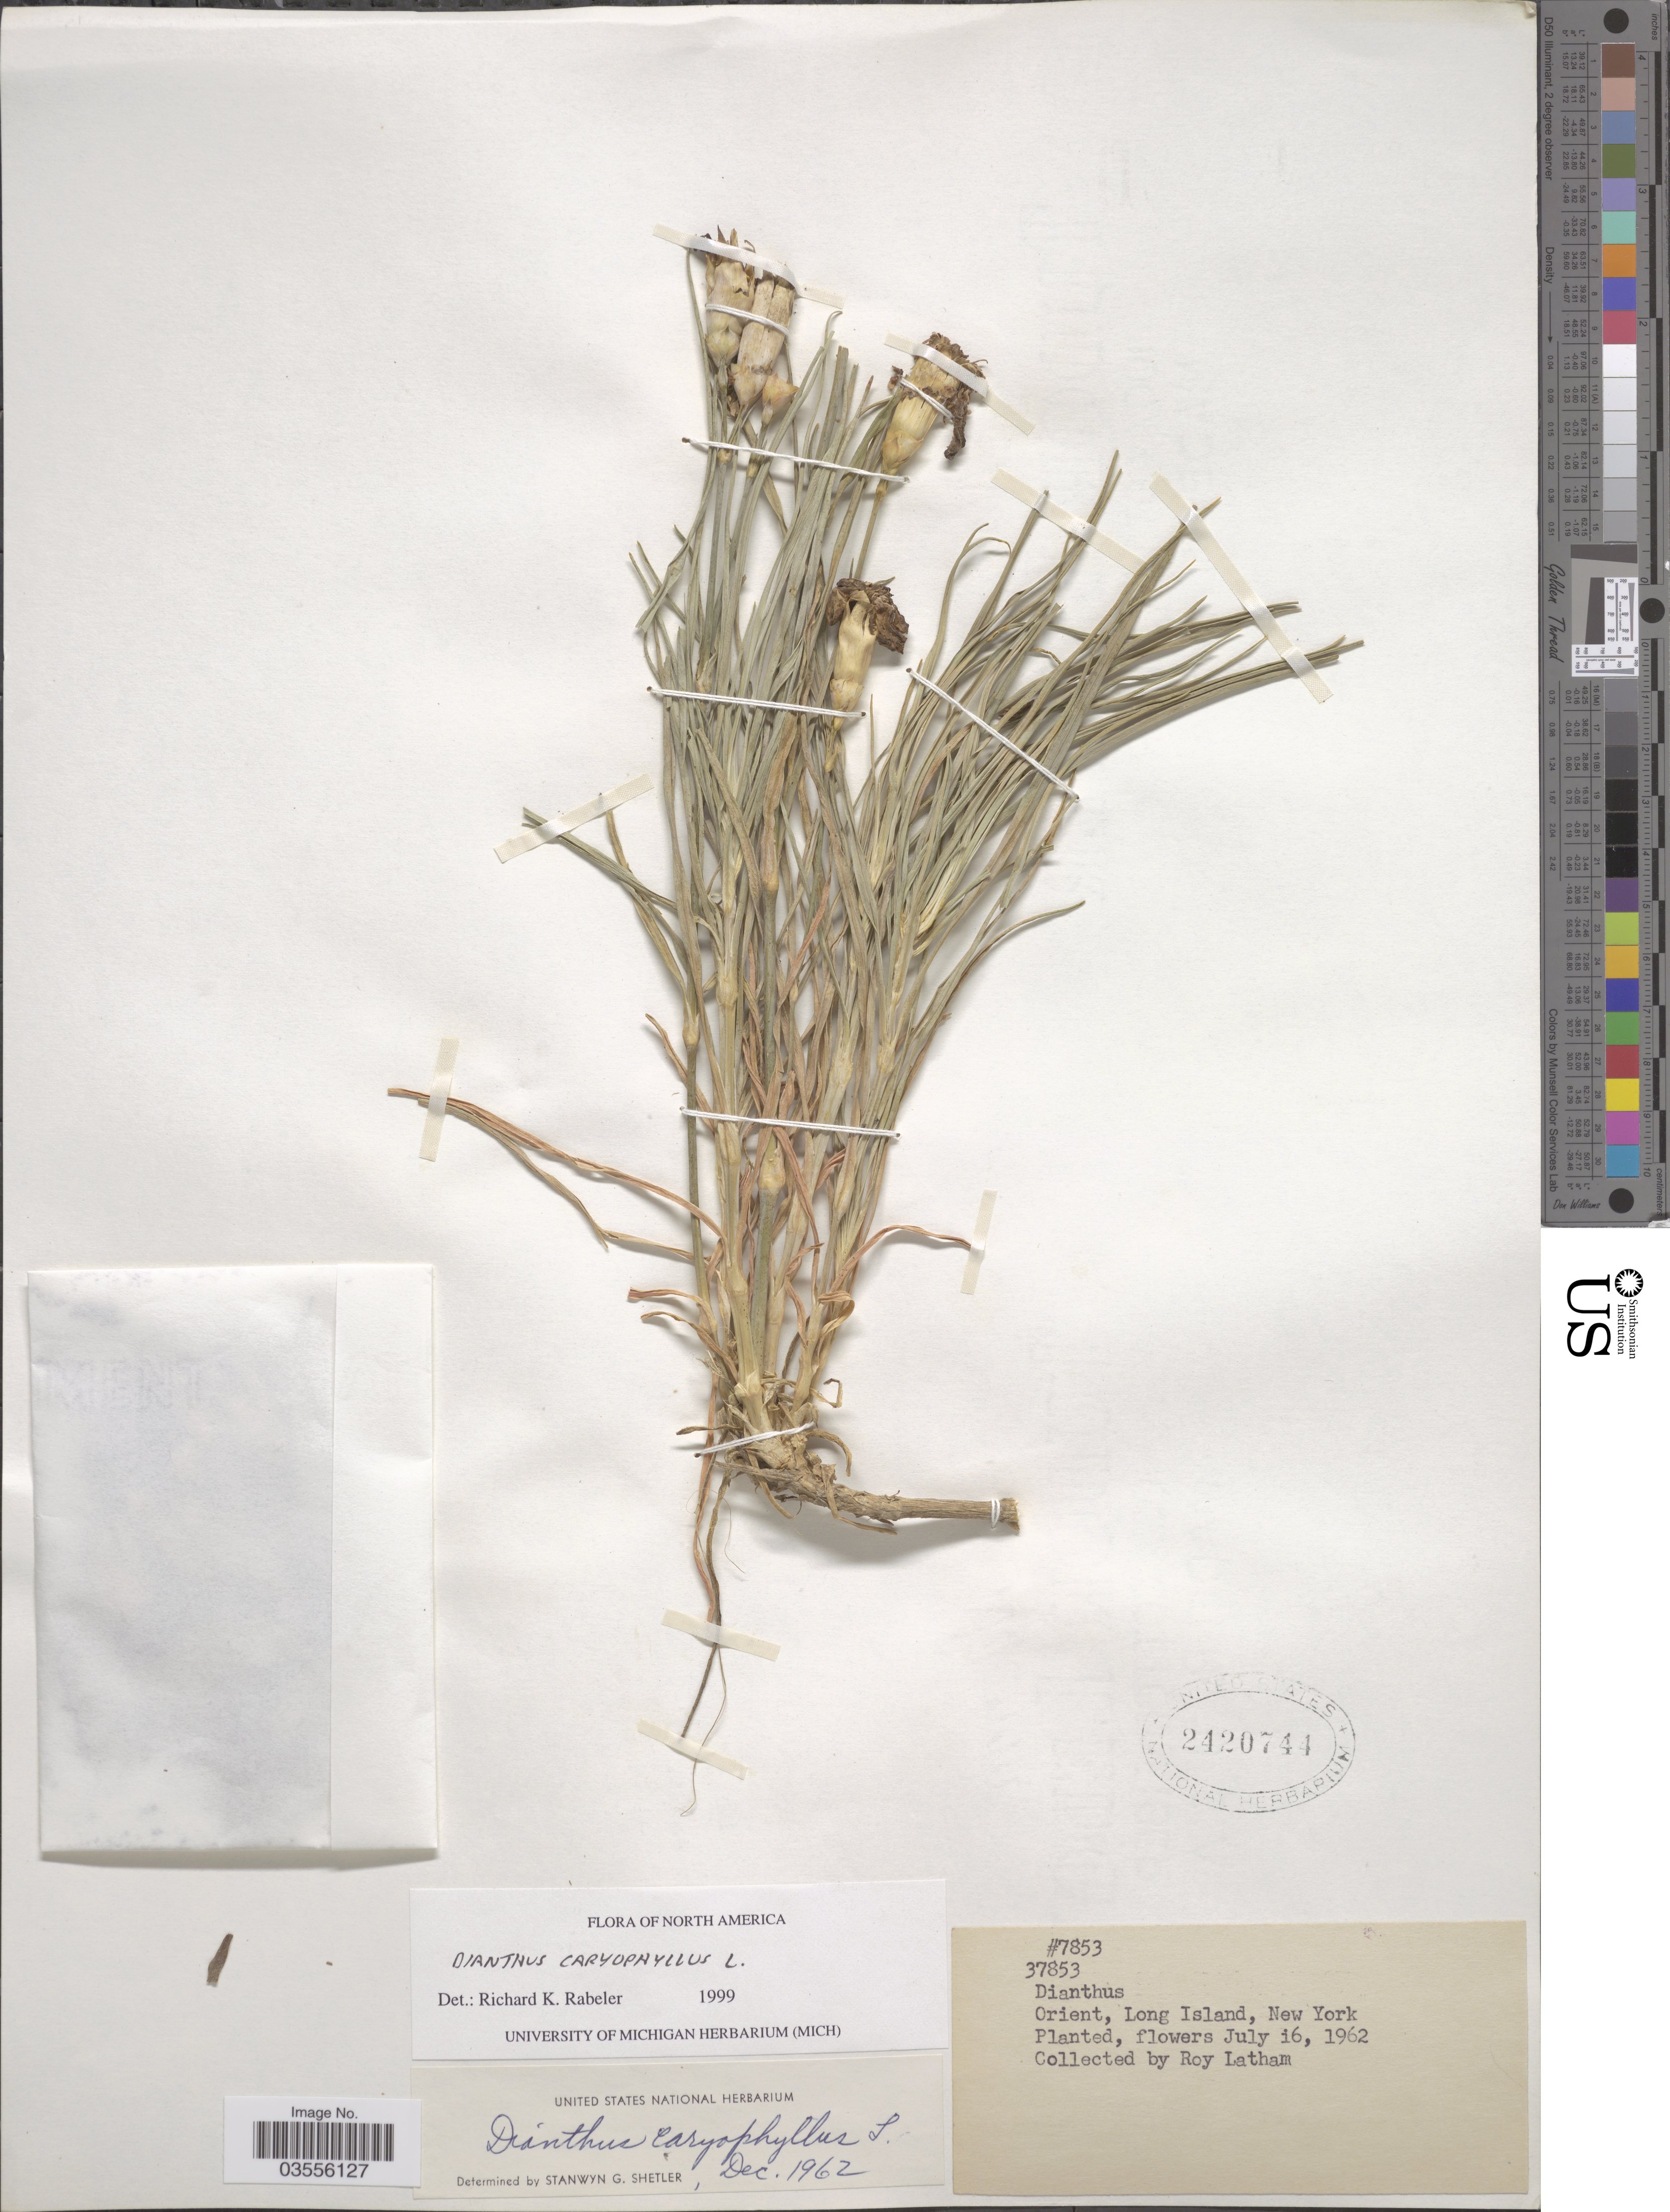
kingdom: Plantae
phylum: Tracheophyta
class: Magnoliopsida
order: Caryophyllales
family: Caryophyllaceae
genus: Dianthus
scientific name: Dianthus caryophyllus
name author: L.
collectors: R. Latham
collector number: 37853/7853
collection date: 1962-07-16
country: United States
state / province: New York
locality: Orient, Long Island.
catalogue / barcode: US 2420744